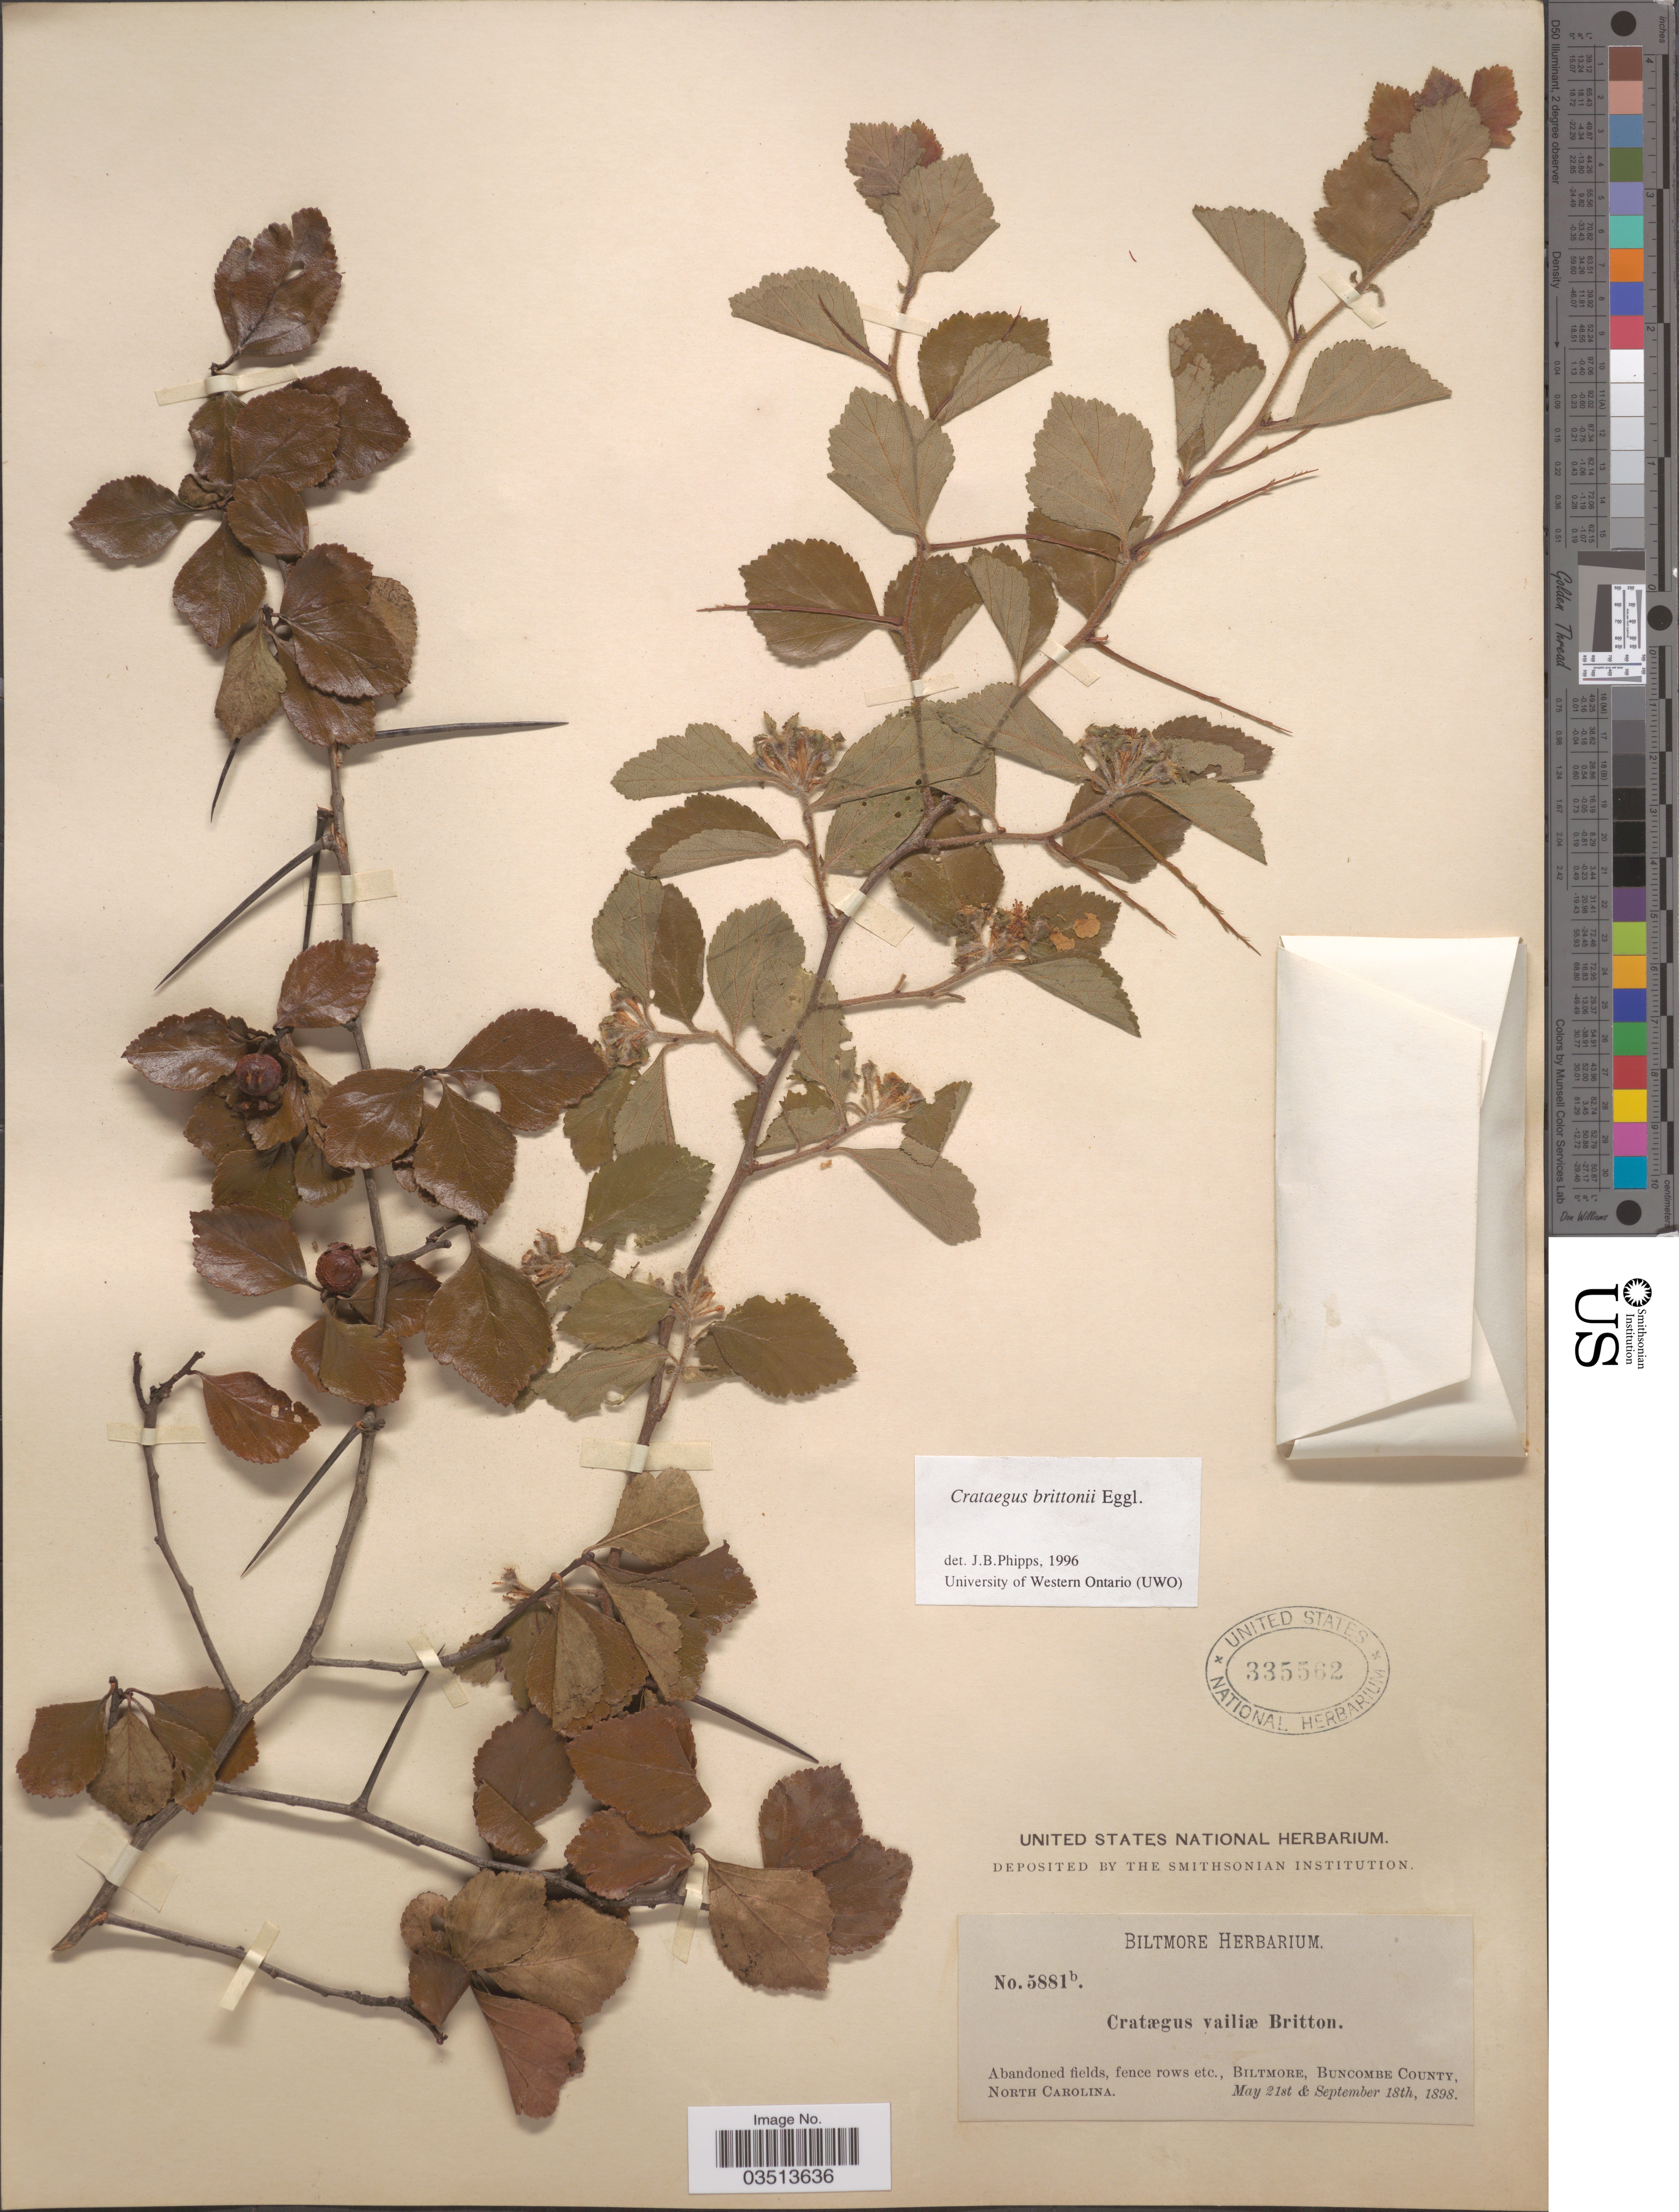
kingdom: Plantae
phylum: Tracheophyta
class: Magnoliopsida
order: Rosales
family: Rosaceae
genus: Crataegus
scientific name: Crataegus brittonii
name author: Eggl.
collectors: ex herb. Biltmore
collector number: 5881b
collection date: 1898-05-21/1898-09-18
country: United States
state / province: North Carolina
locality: Biltmore, Buncombe County.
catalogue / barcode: US 335562